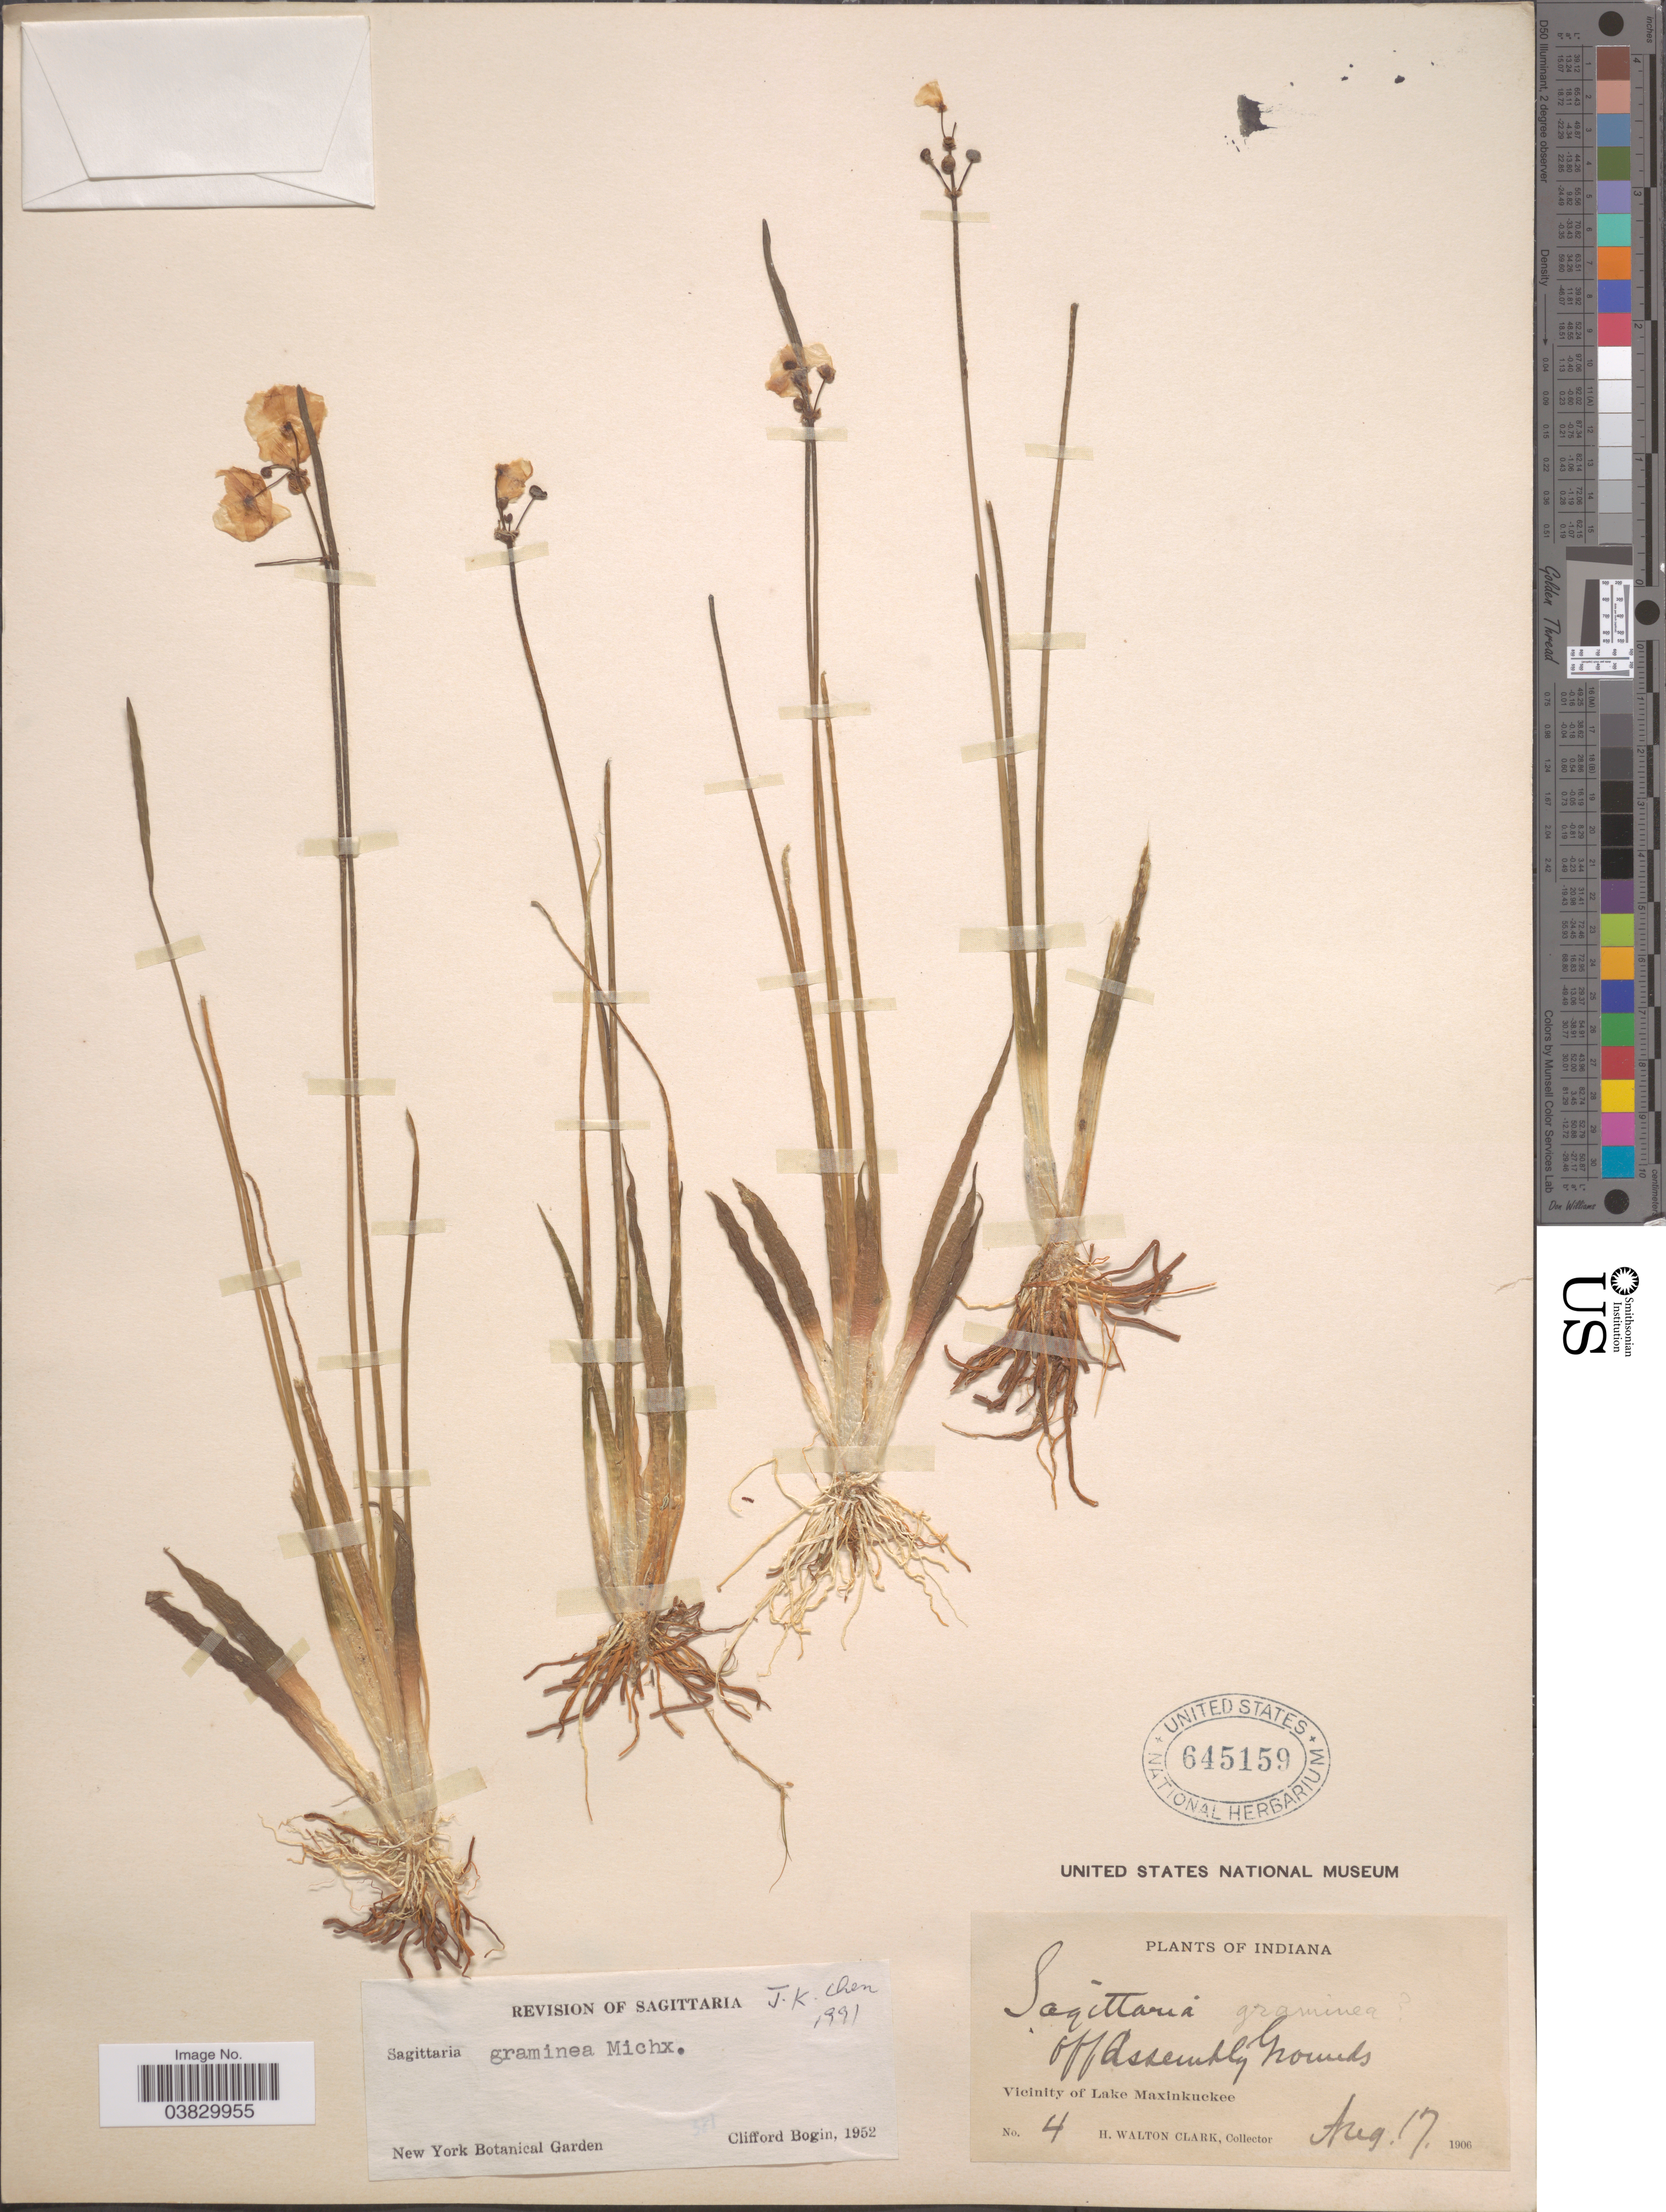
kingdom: Plantae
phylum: Tracheophyta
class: Liliopsida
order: Alismatales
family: Alismataceae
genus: Sagittaria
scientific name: Sagittaria graminea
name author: Michx.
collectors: H. W. Clark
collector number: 4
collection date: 1906-08-17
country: United States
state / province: Indiana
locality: Off Assembly Grounds. Vicinity of Lake Maxinkuckee.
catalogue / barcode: US 645159